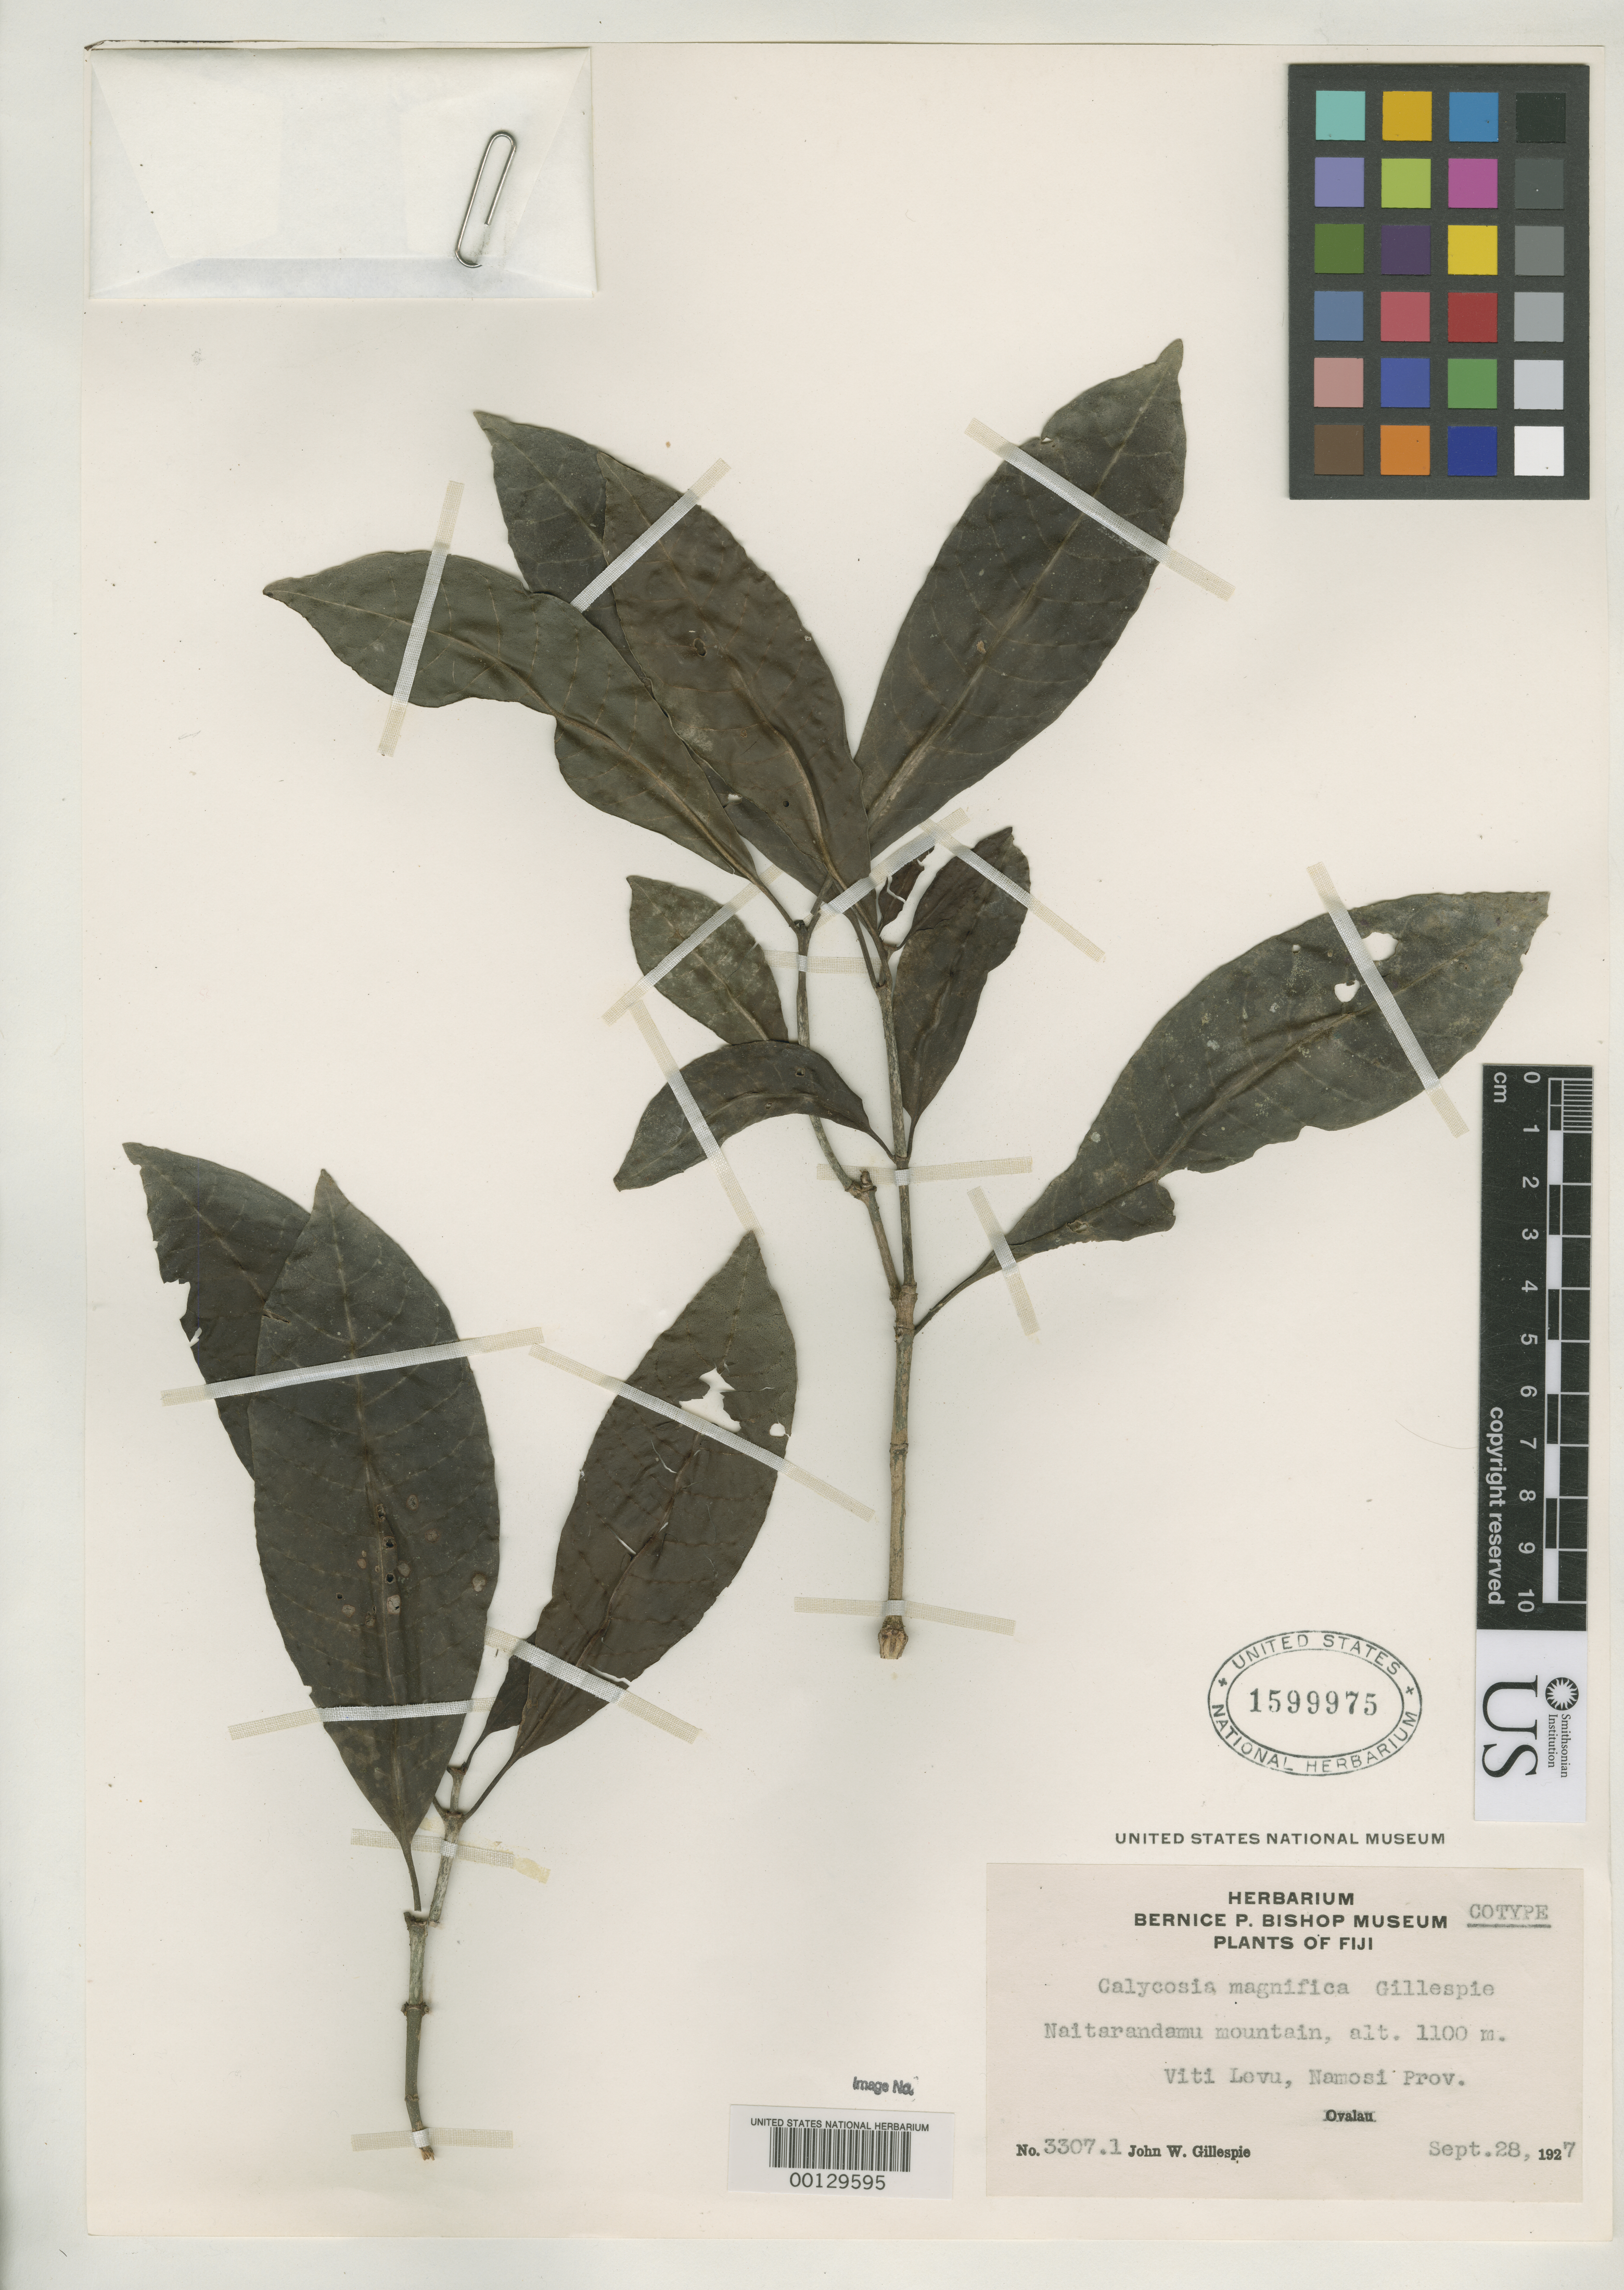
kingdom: Plantae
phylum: Tracheophyta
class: Magnoliopsida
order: Gentianales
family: Rubiaceae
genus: Calycosia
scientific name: Calycosia magnifica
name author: Gillespie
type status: Isotype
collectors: J. W. Gillespie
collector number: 3307.1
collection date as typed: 28 Sep 1927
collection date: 1927-09-28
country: Fiji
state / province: Namosi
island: Viti Levu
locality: Naitarandamu Mountain. [Viti Levu Group]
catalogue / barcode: US 1599975